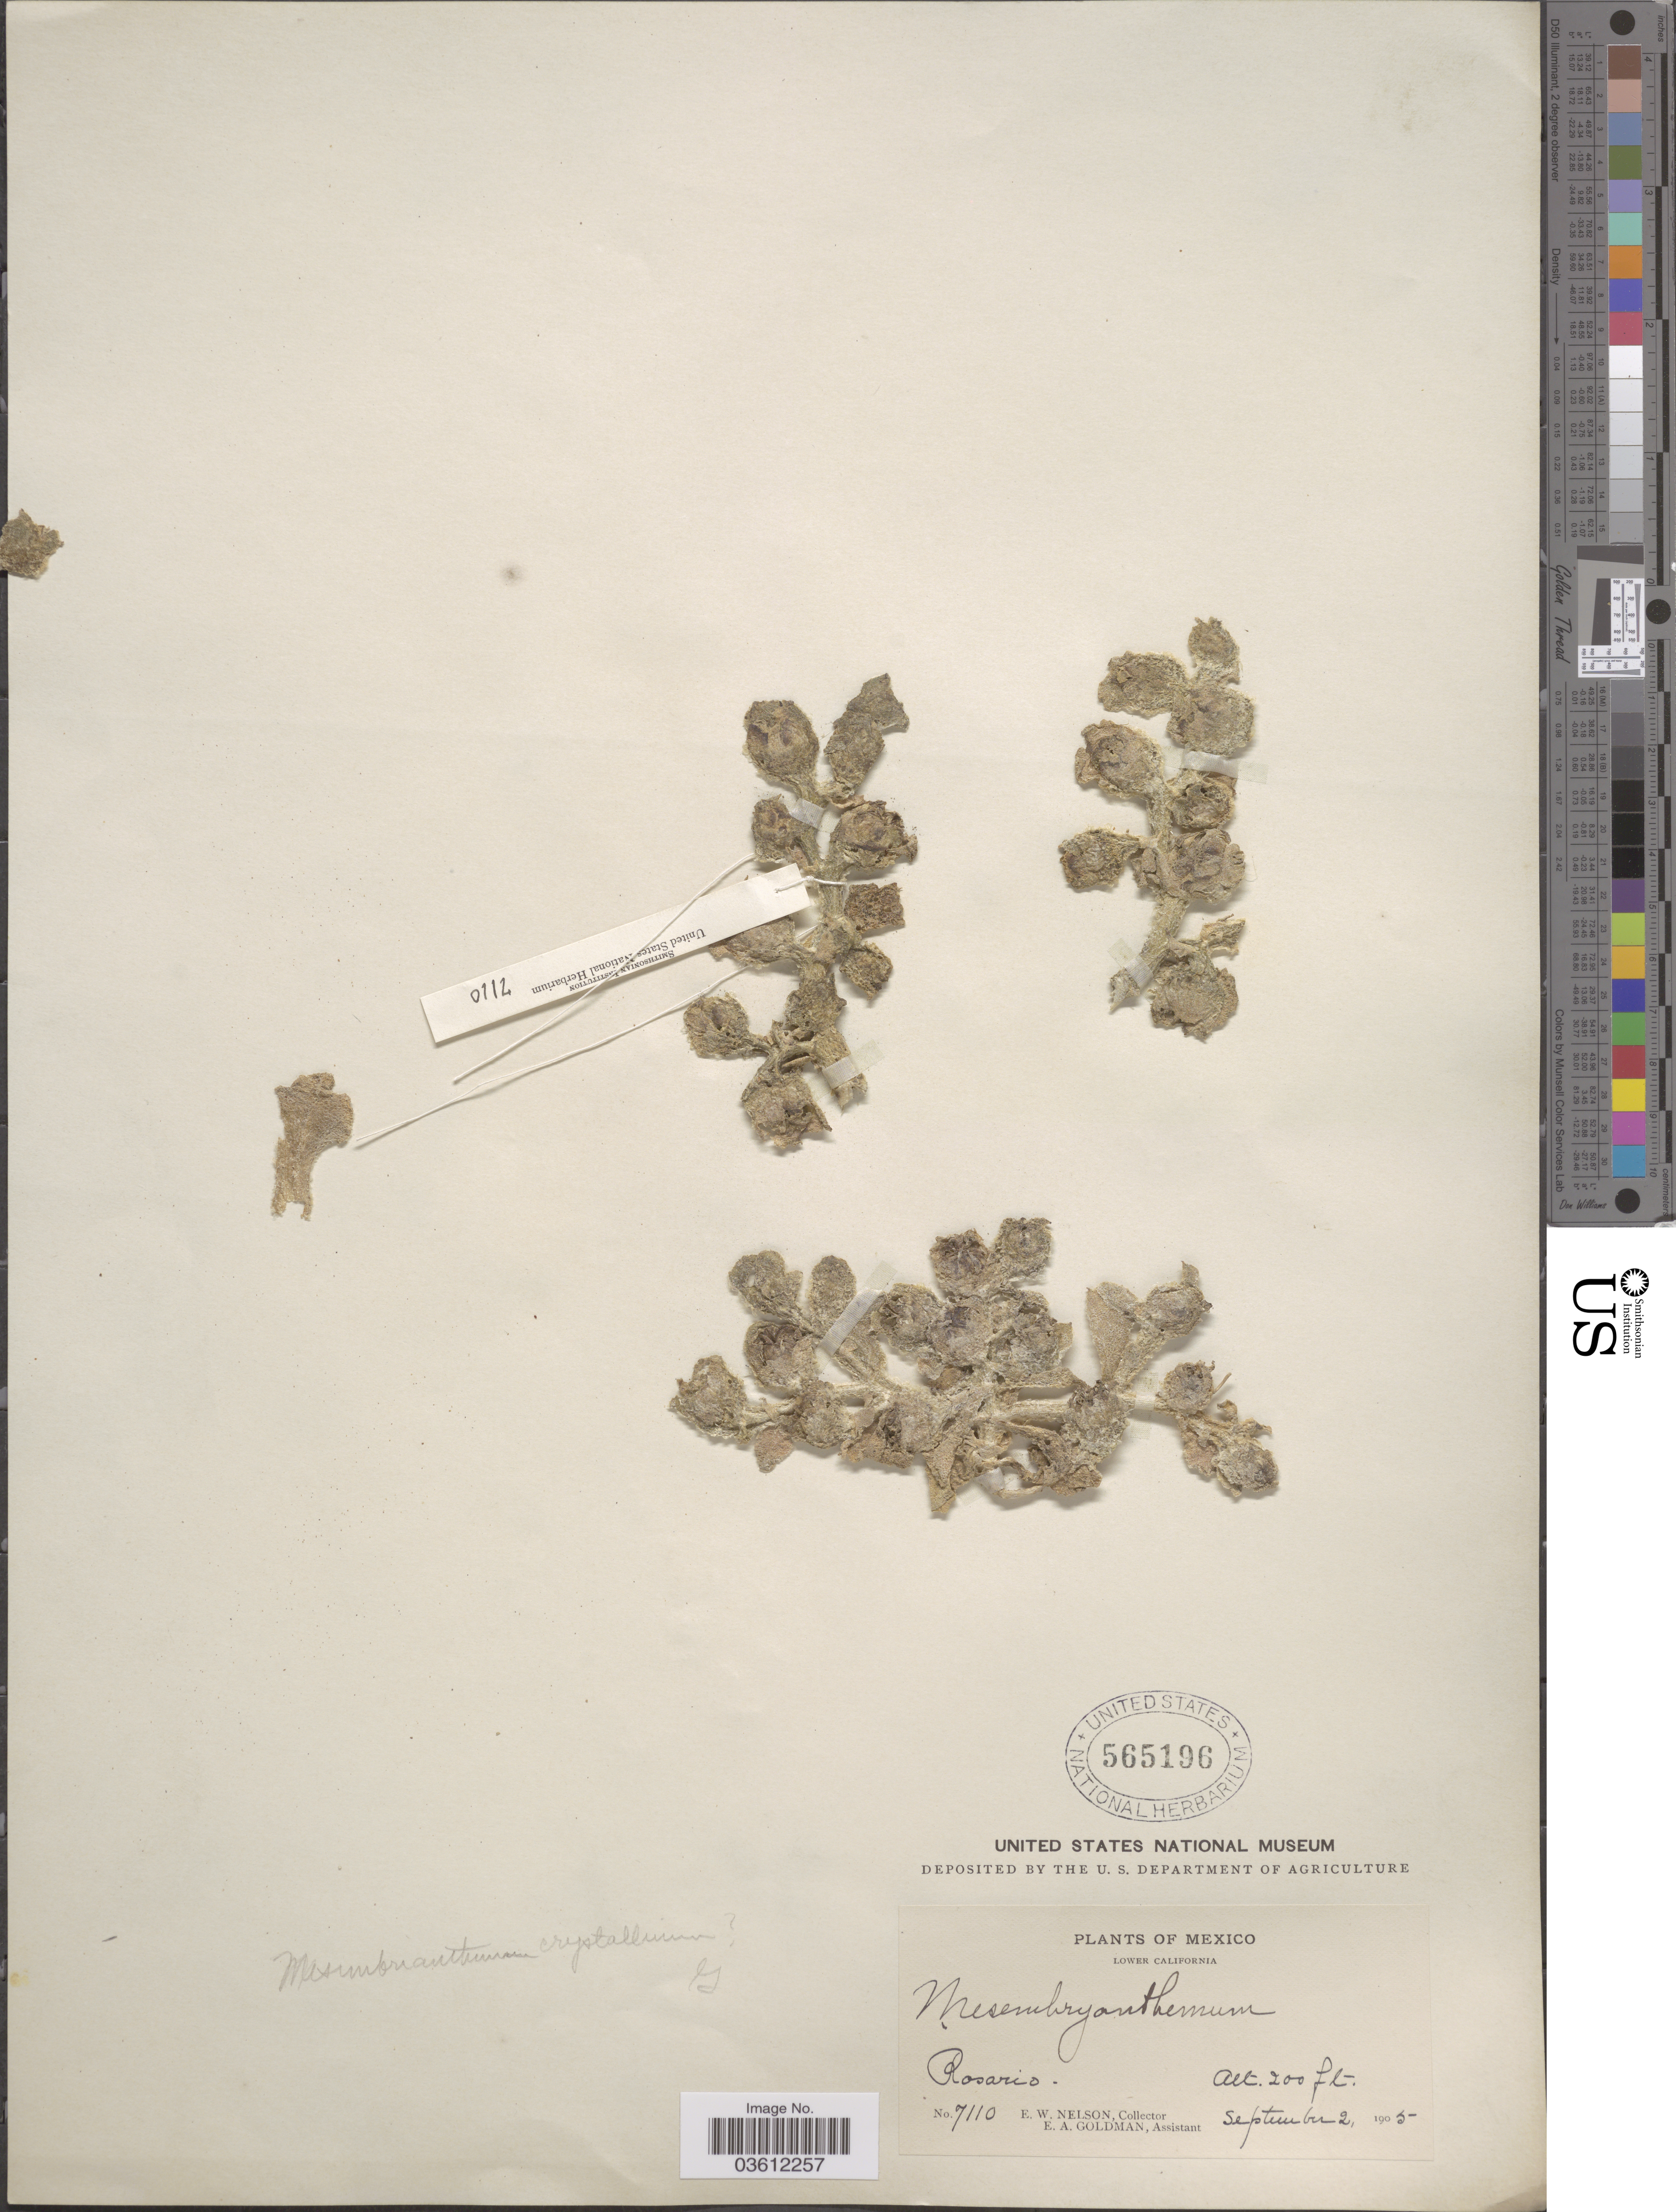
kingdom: Plantae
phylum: Tracheophyta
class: Magnoliopsida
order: Caryophyllales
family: Aizoaceae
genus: Mesembryanthemum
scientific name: Mesembryanthemum crystallinum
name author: L.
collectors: E. W. Nelson & E. A. Goldman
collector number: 7110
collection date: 1905-09-02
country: Mexico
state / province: Baja California Norte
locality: Lower California. Rosario.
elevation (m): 61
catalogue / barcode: US 565196